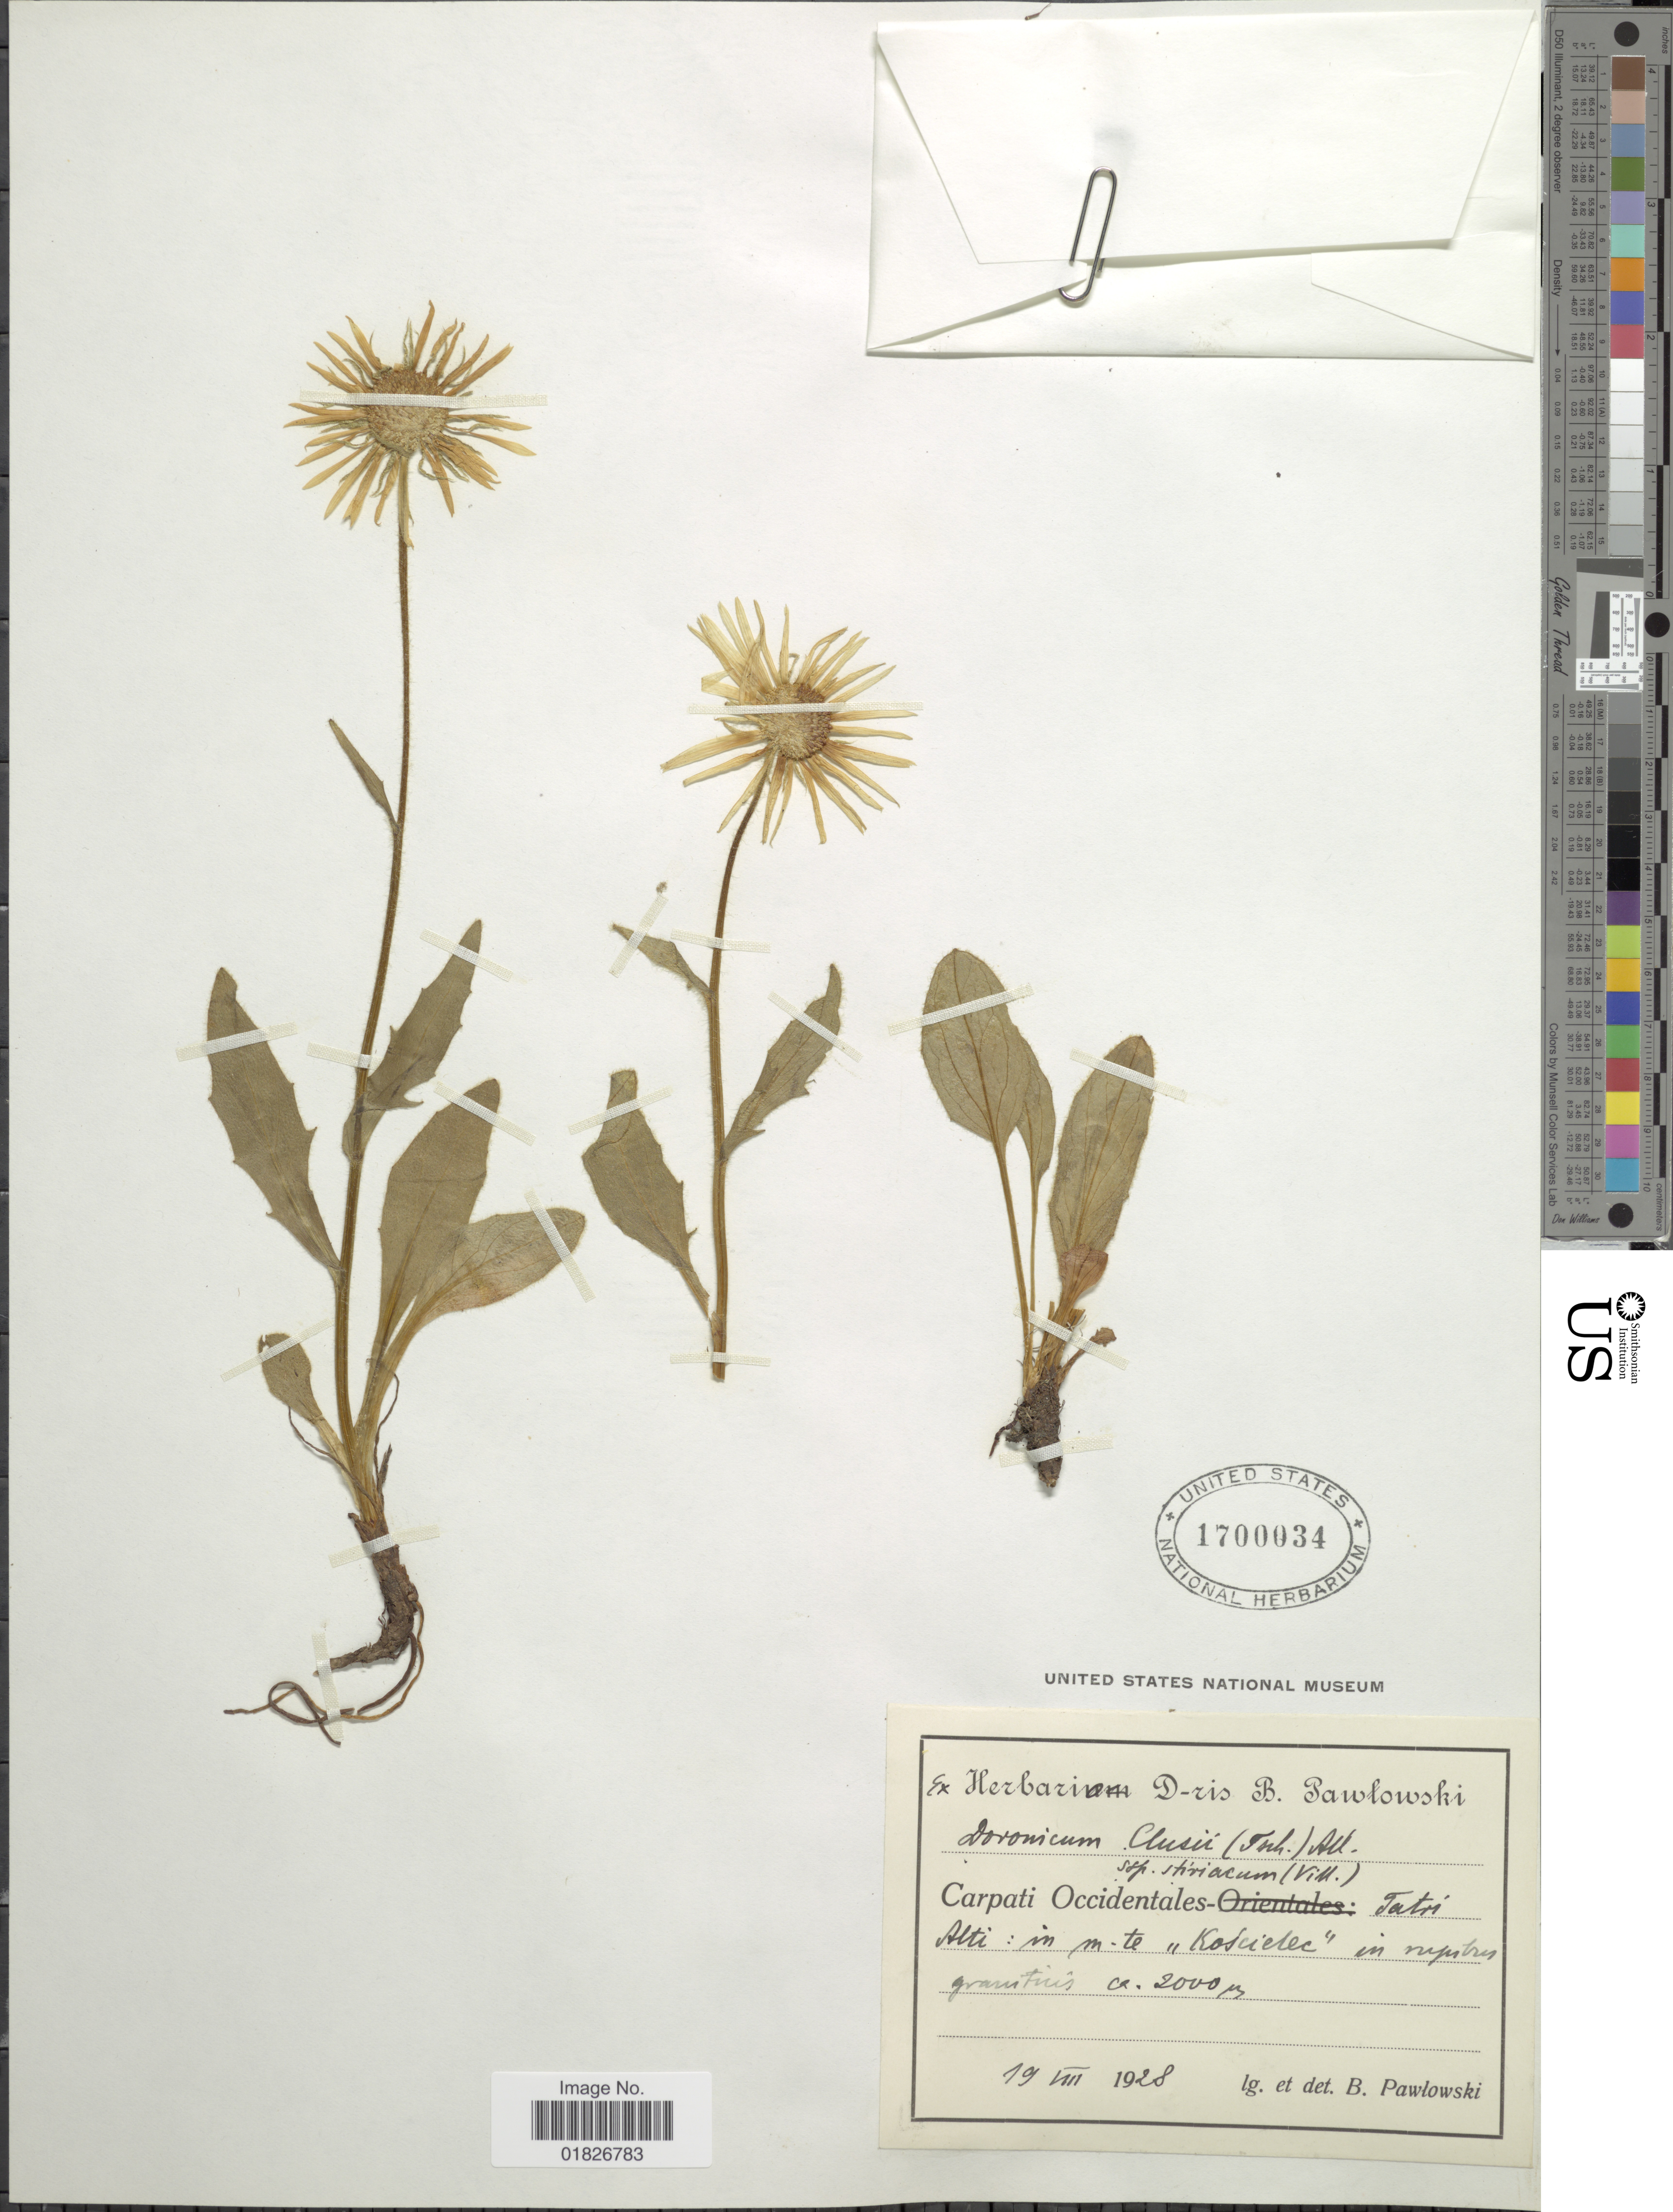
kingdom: Plantae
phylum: Tracheophyta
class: Magnoliopsida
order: Asterales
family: Asteraceae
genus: Doronicum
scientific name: Doronicum clusii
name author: (All.) Tausch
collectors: B. Pawlowski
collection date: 1928-08-19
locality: Carpati Occidentales, Tatri Alti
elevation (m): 2000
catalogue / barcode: US 1700034